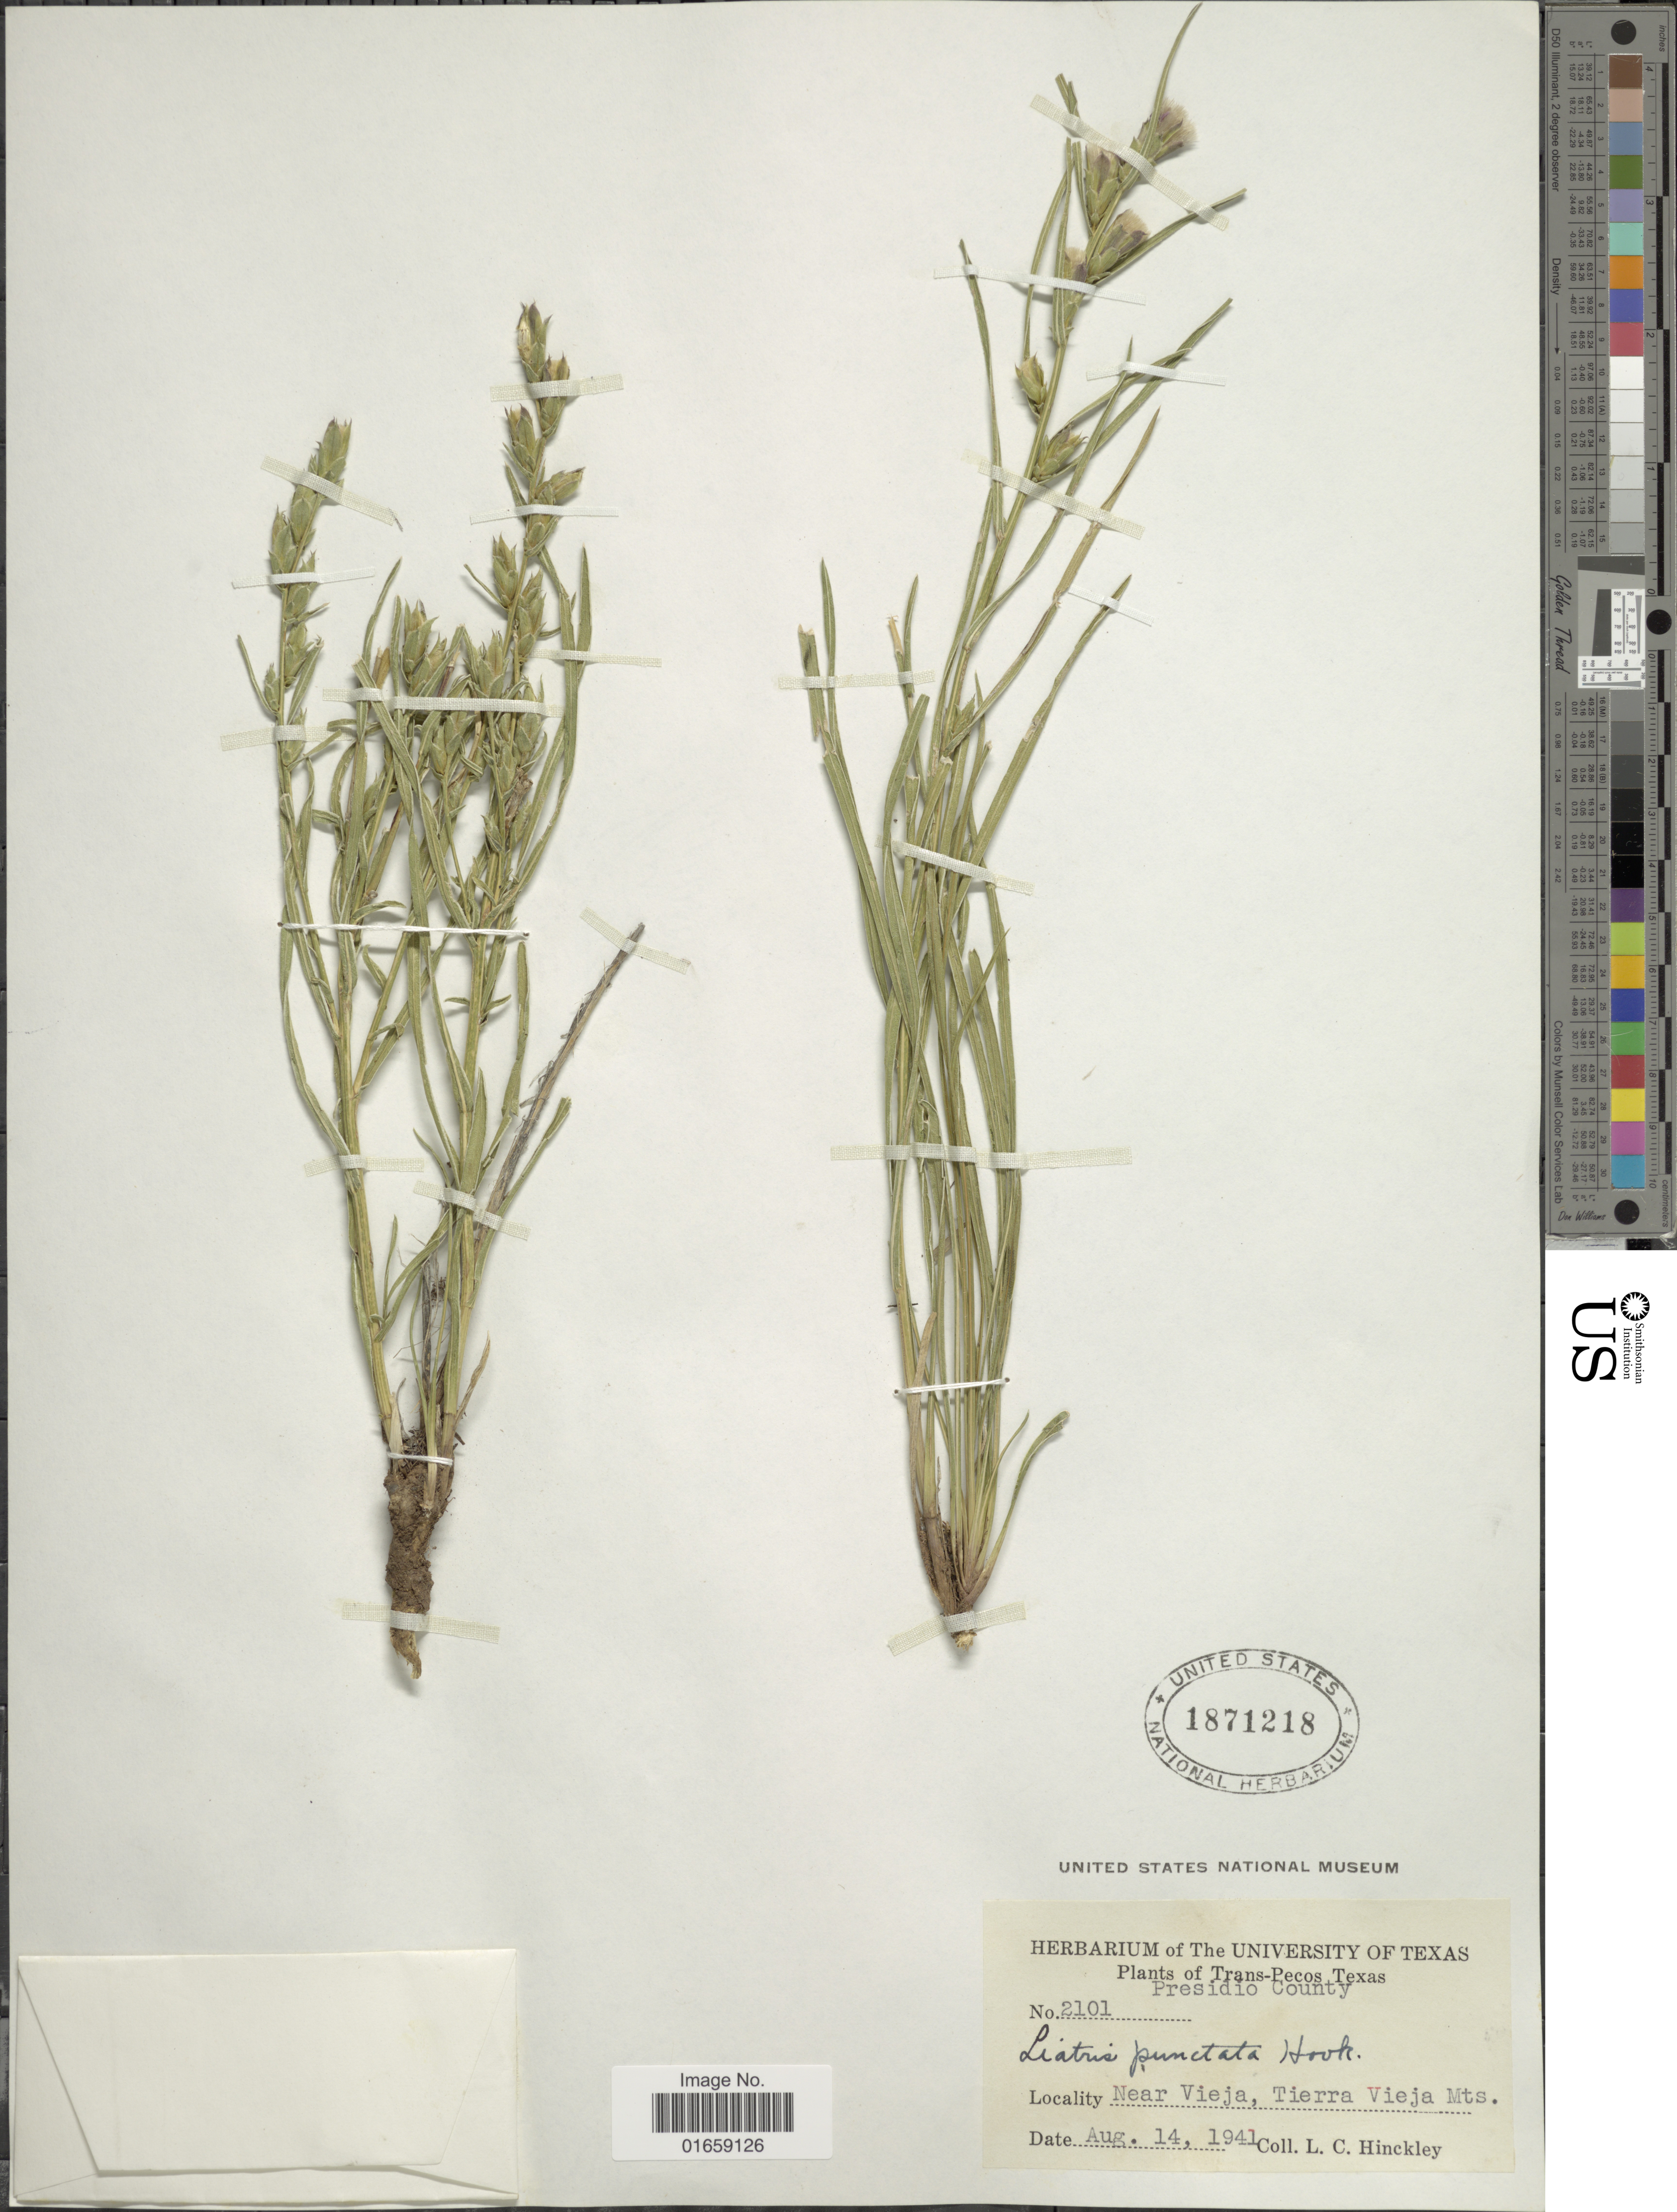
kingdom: Plantae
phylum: Tracheophyta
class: Magnoliopsida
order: Asterales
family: Asteraceae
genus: Liatris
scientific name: Liatris punctata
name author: Hook.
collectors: L. Hinckley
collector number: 2101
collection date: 1941-08-14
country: United States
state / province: Texas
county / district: Presidio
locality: Trans-Pecos, Near Vieja, Tierra Vieja Mts.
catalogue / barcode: US 1871218